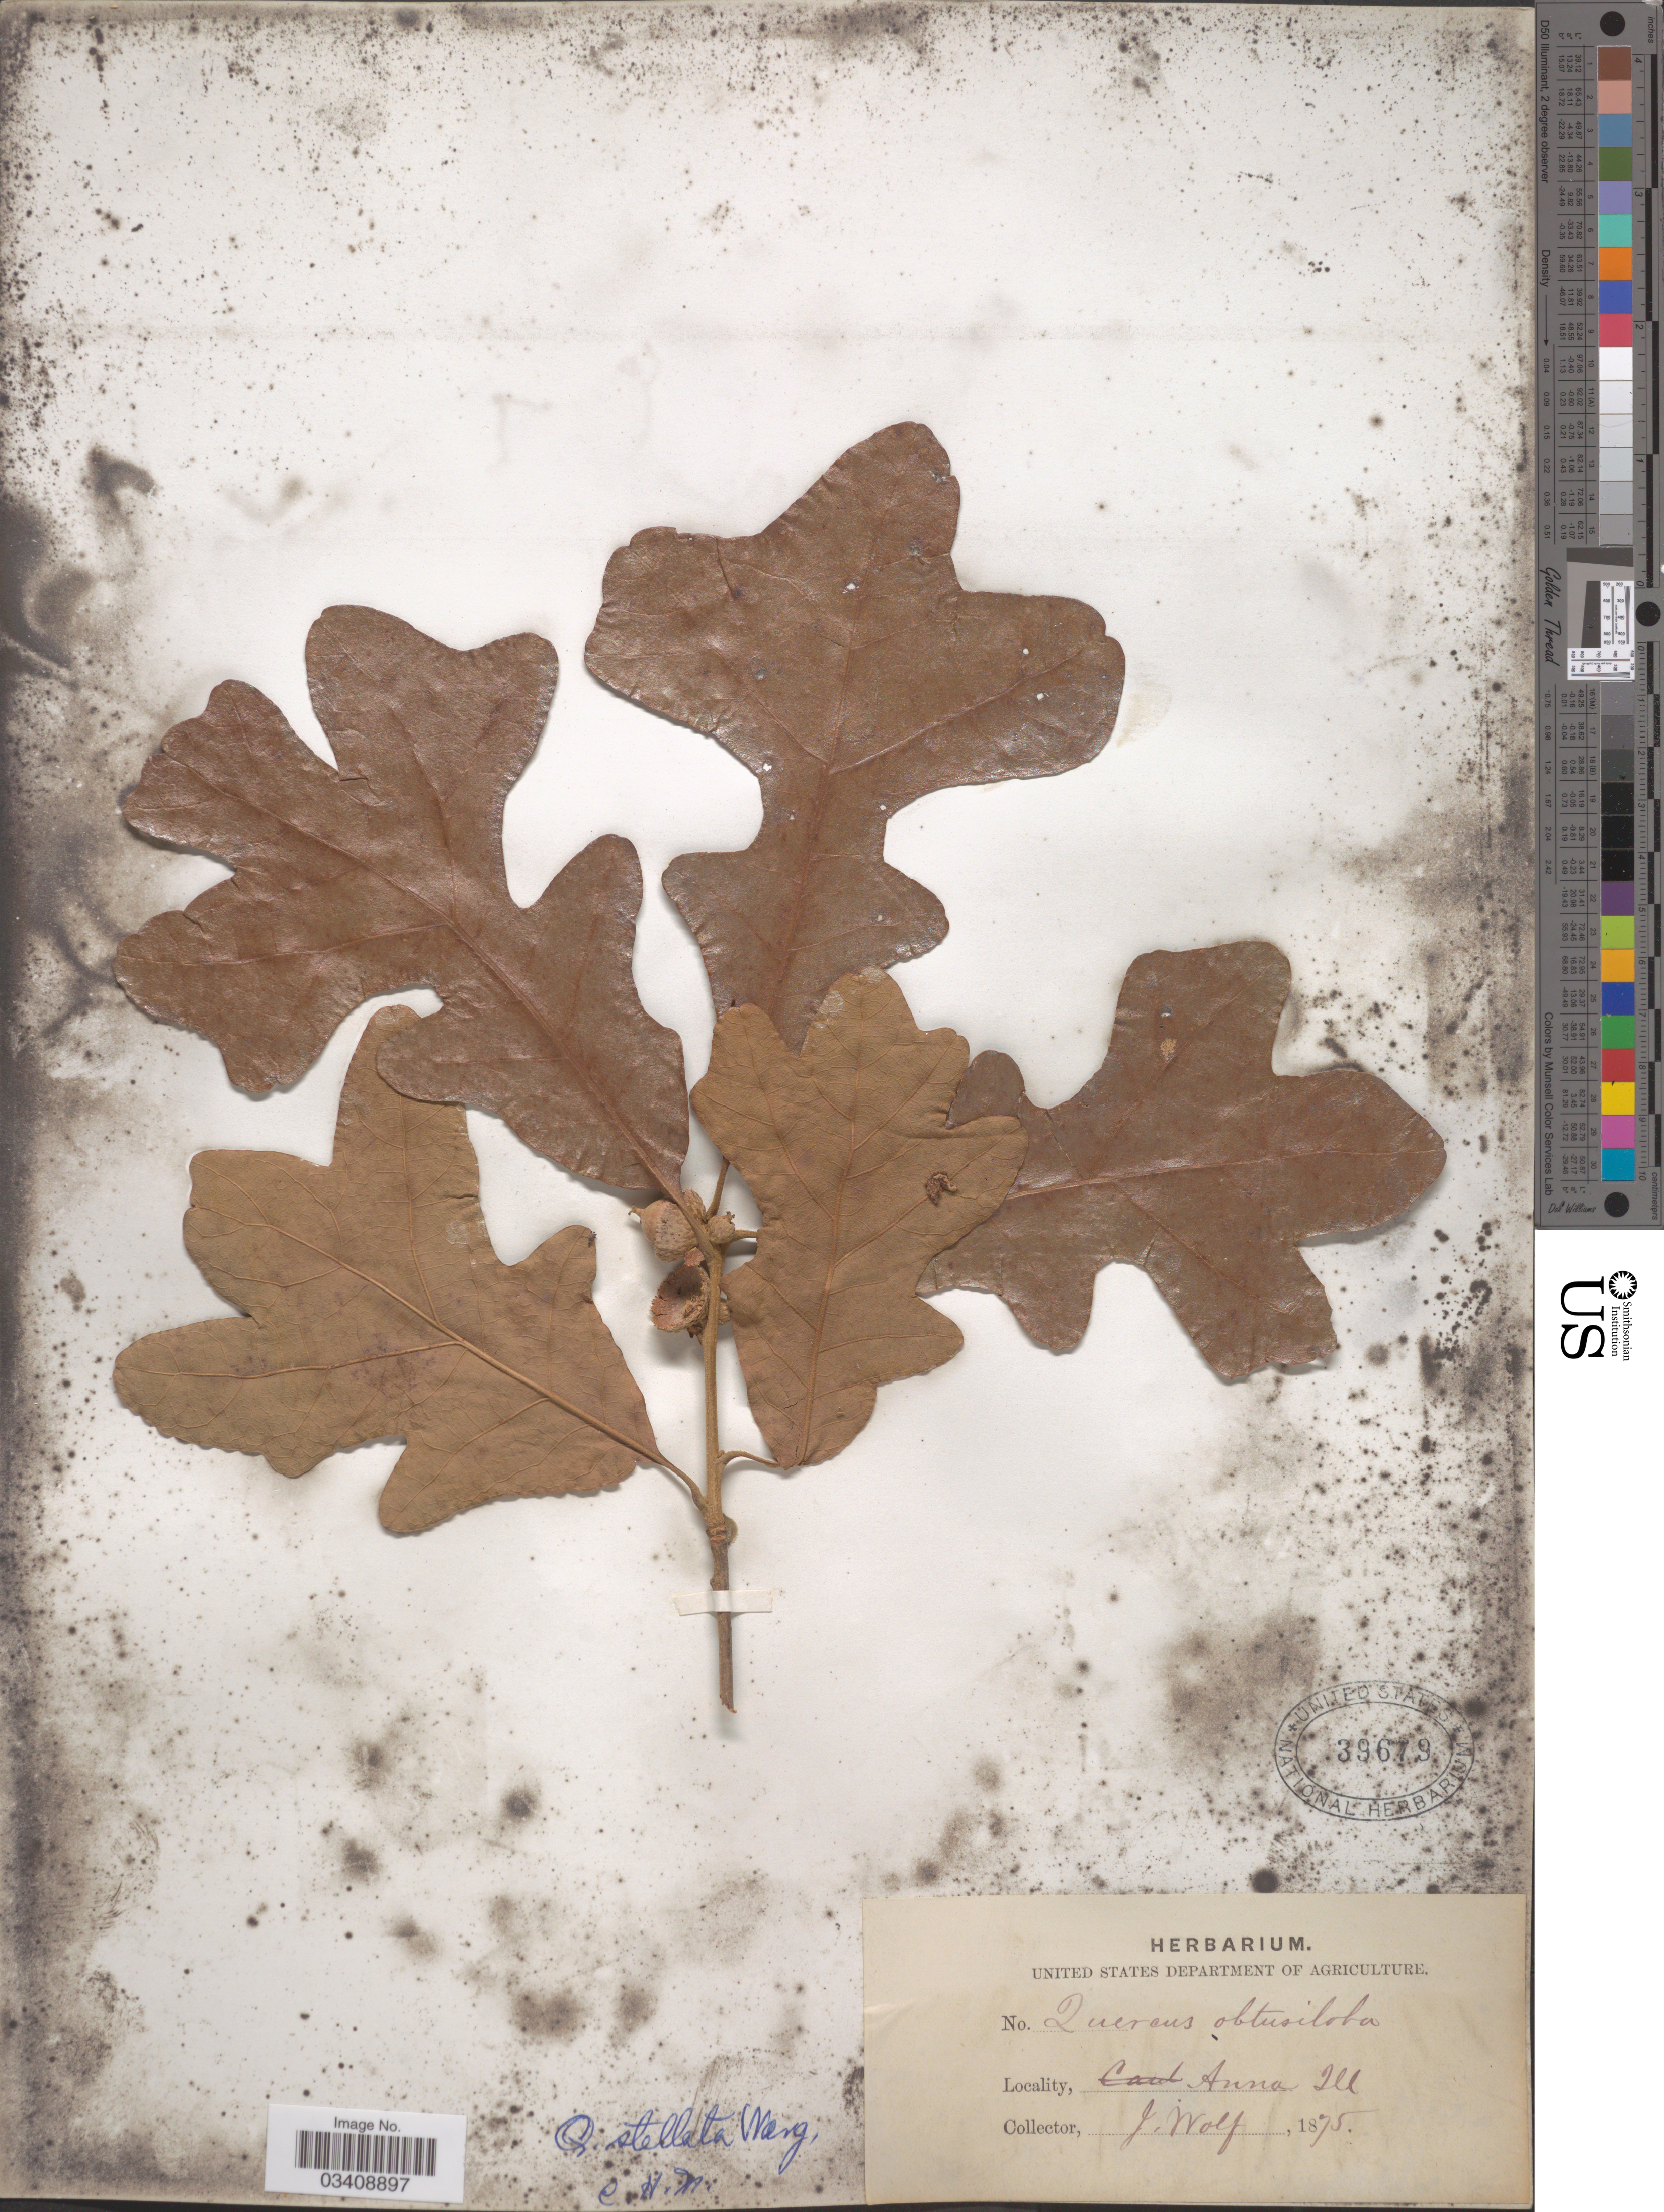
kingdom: Plantae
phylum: Tracheophyta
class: Magnoliopsida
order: Fagales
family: Fagaceae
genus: Quercus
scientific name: Quercus stellata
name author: Wangenh.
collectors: J. Wolf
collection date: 1875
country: United States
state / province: Illinois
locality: Anna.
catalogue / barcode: US 39679